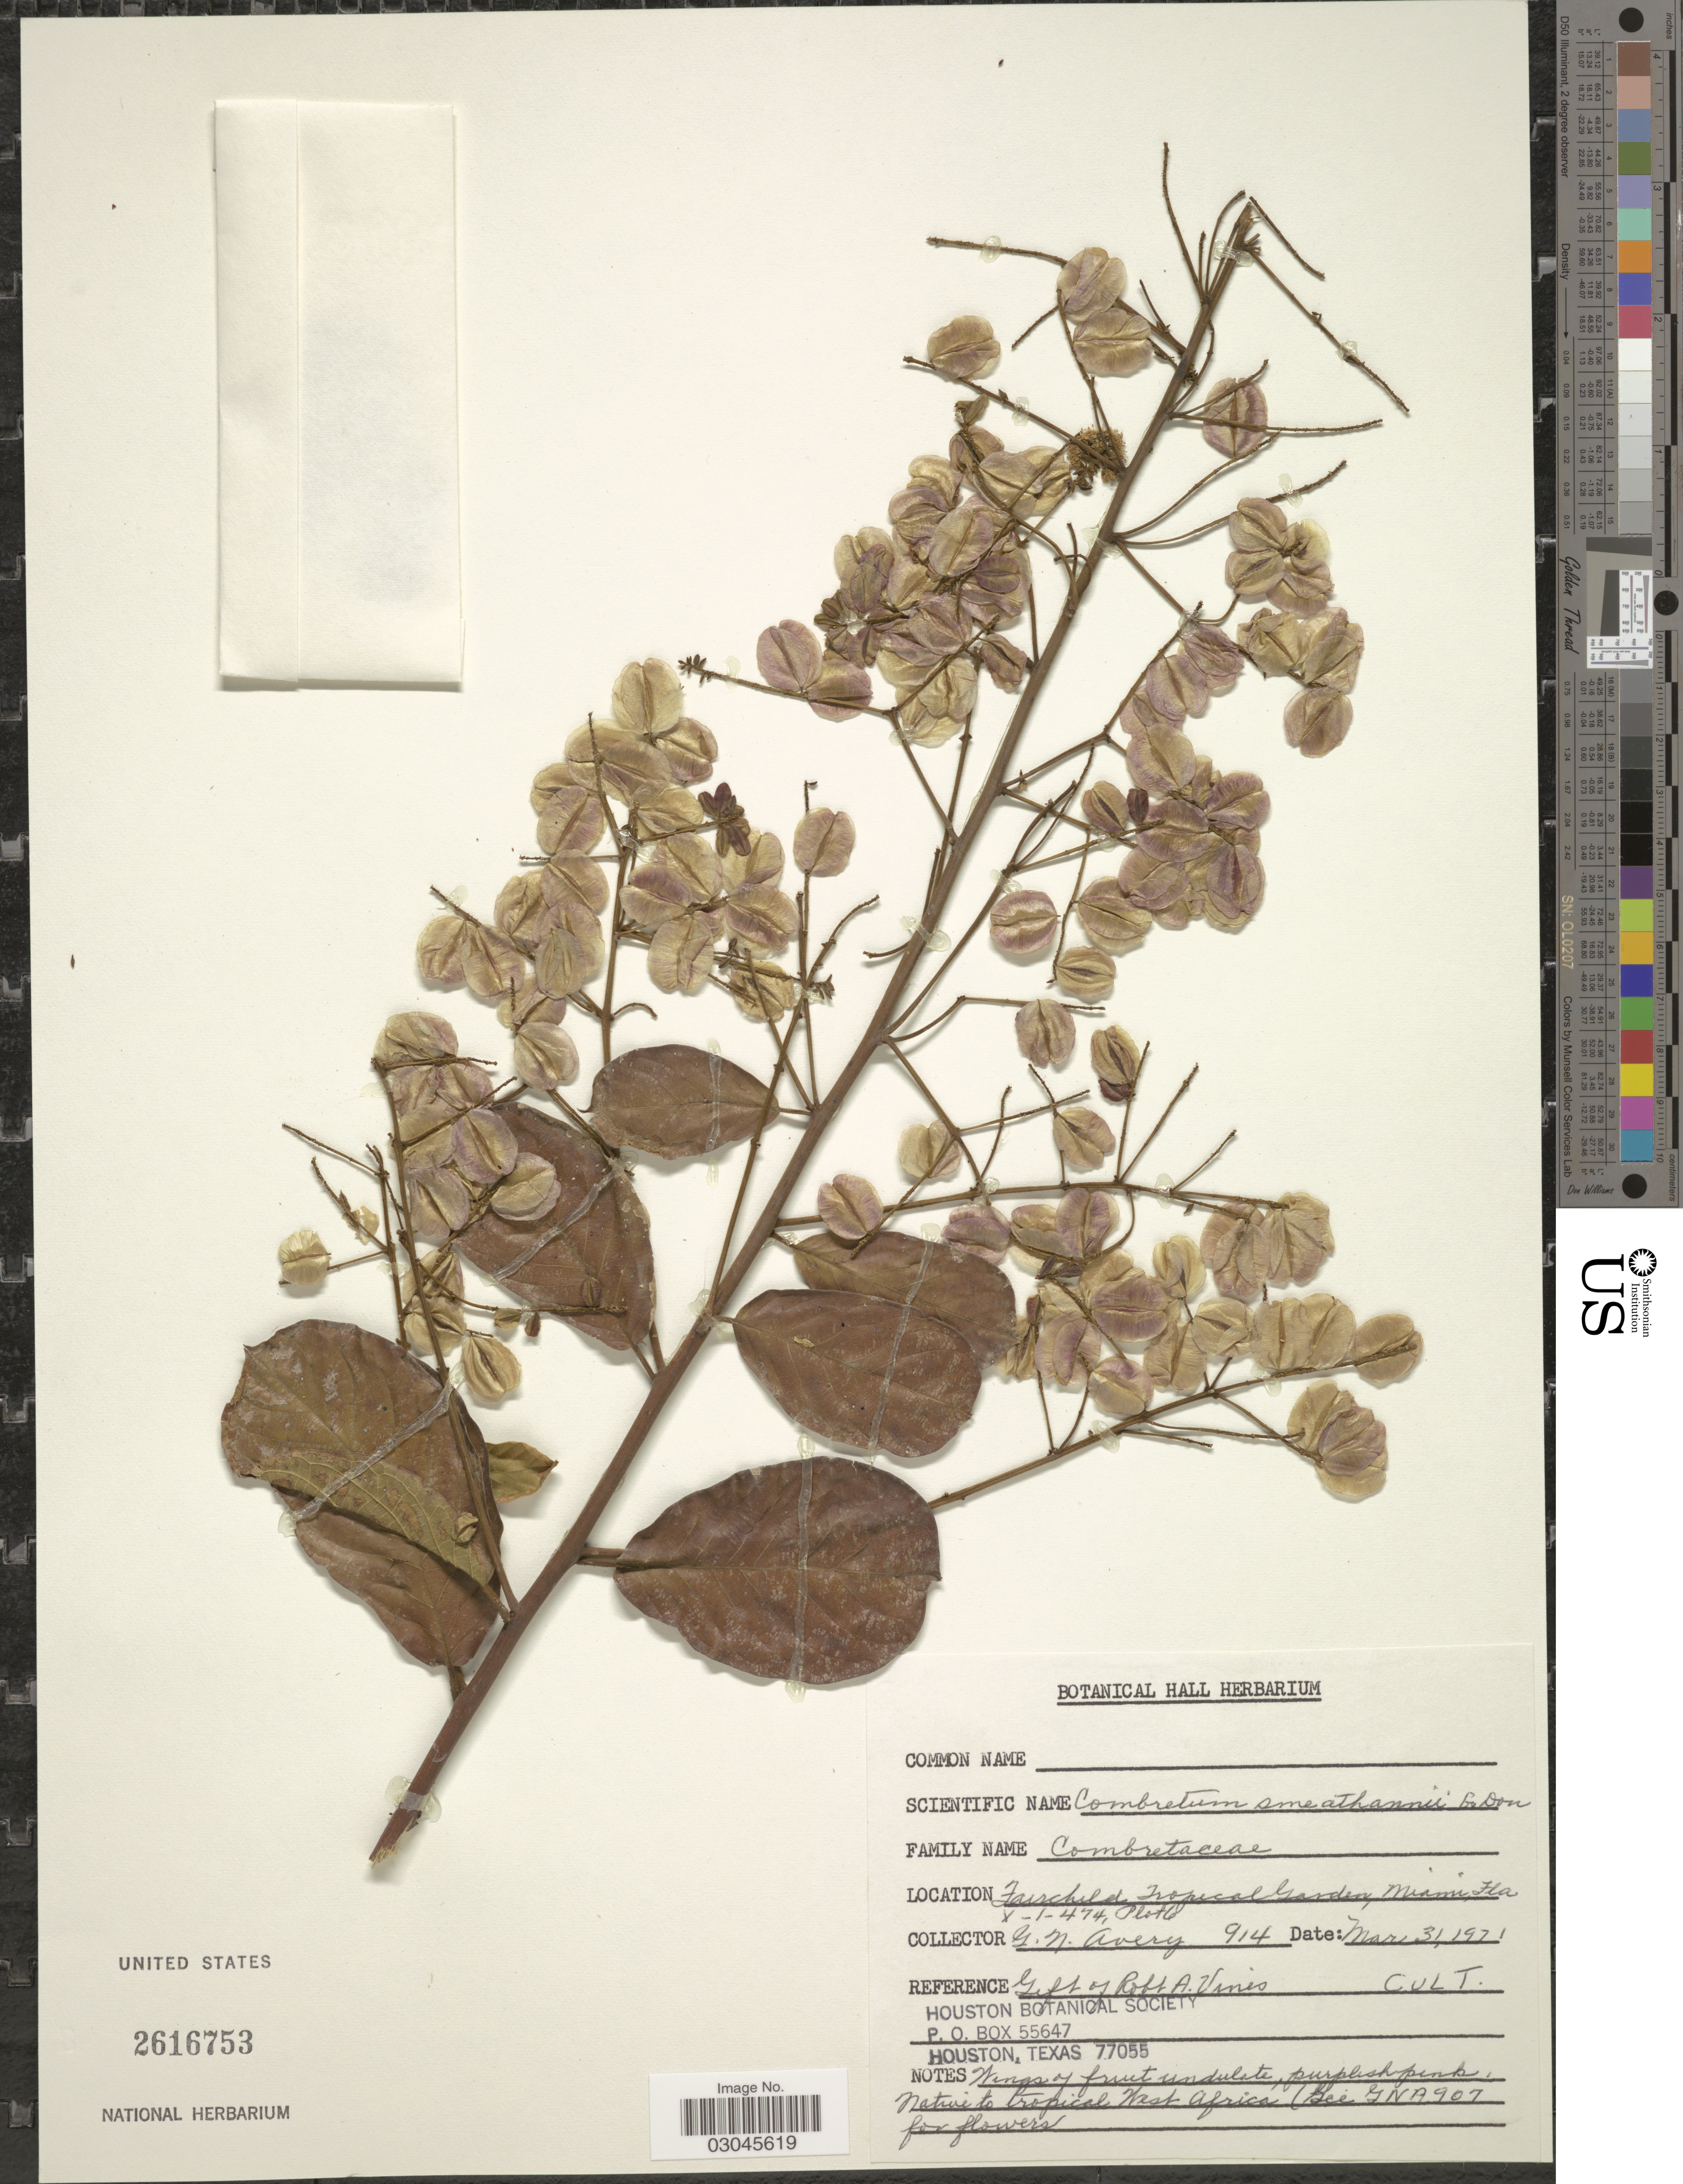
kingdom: Plantae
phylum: Tracheophyta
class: Magnoliopsida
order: Myrtales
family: Combretaceae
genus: Combretum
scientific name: Combretum smeathmannii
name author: G. Don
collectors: G. N. Avery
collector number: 914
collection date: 1971-03-31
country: United States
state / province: Florida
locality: Fairchild Tropical Garden, Miami. Plot 6.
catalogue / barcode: US 2616753